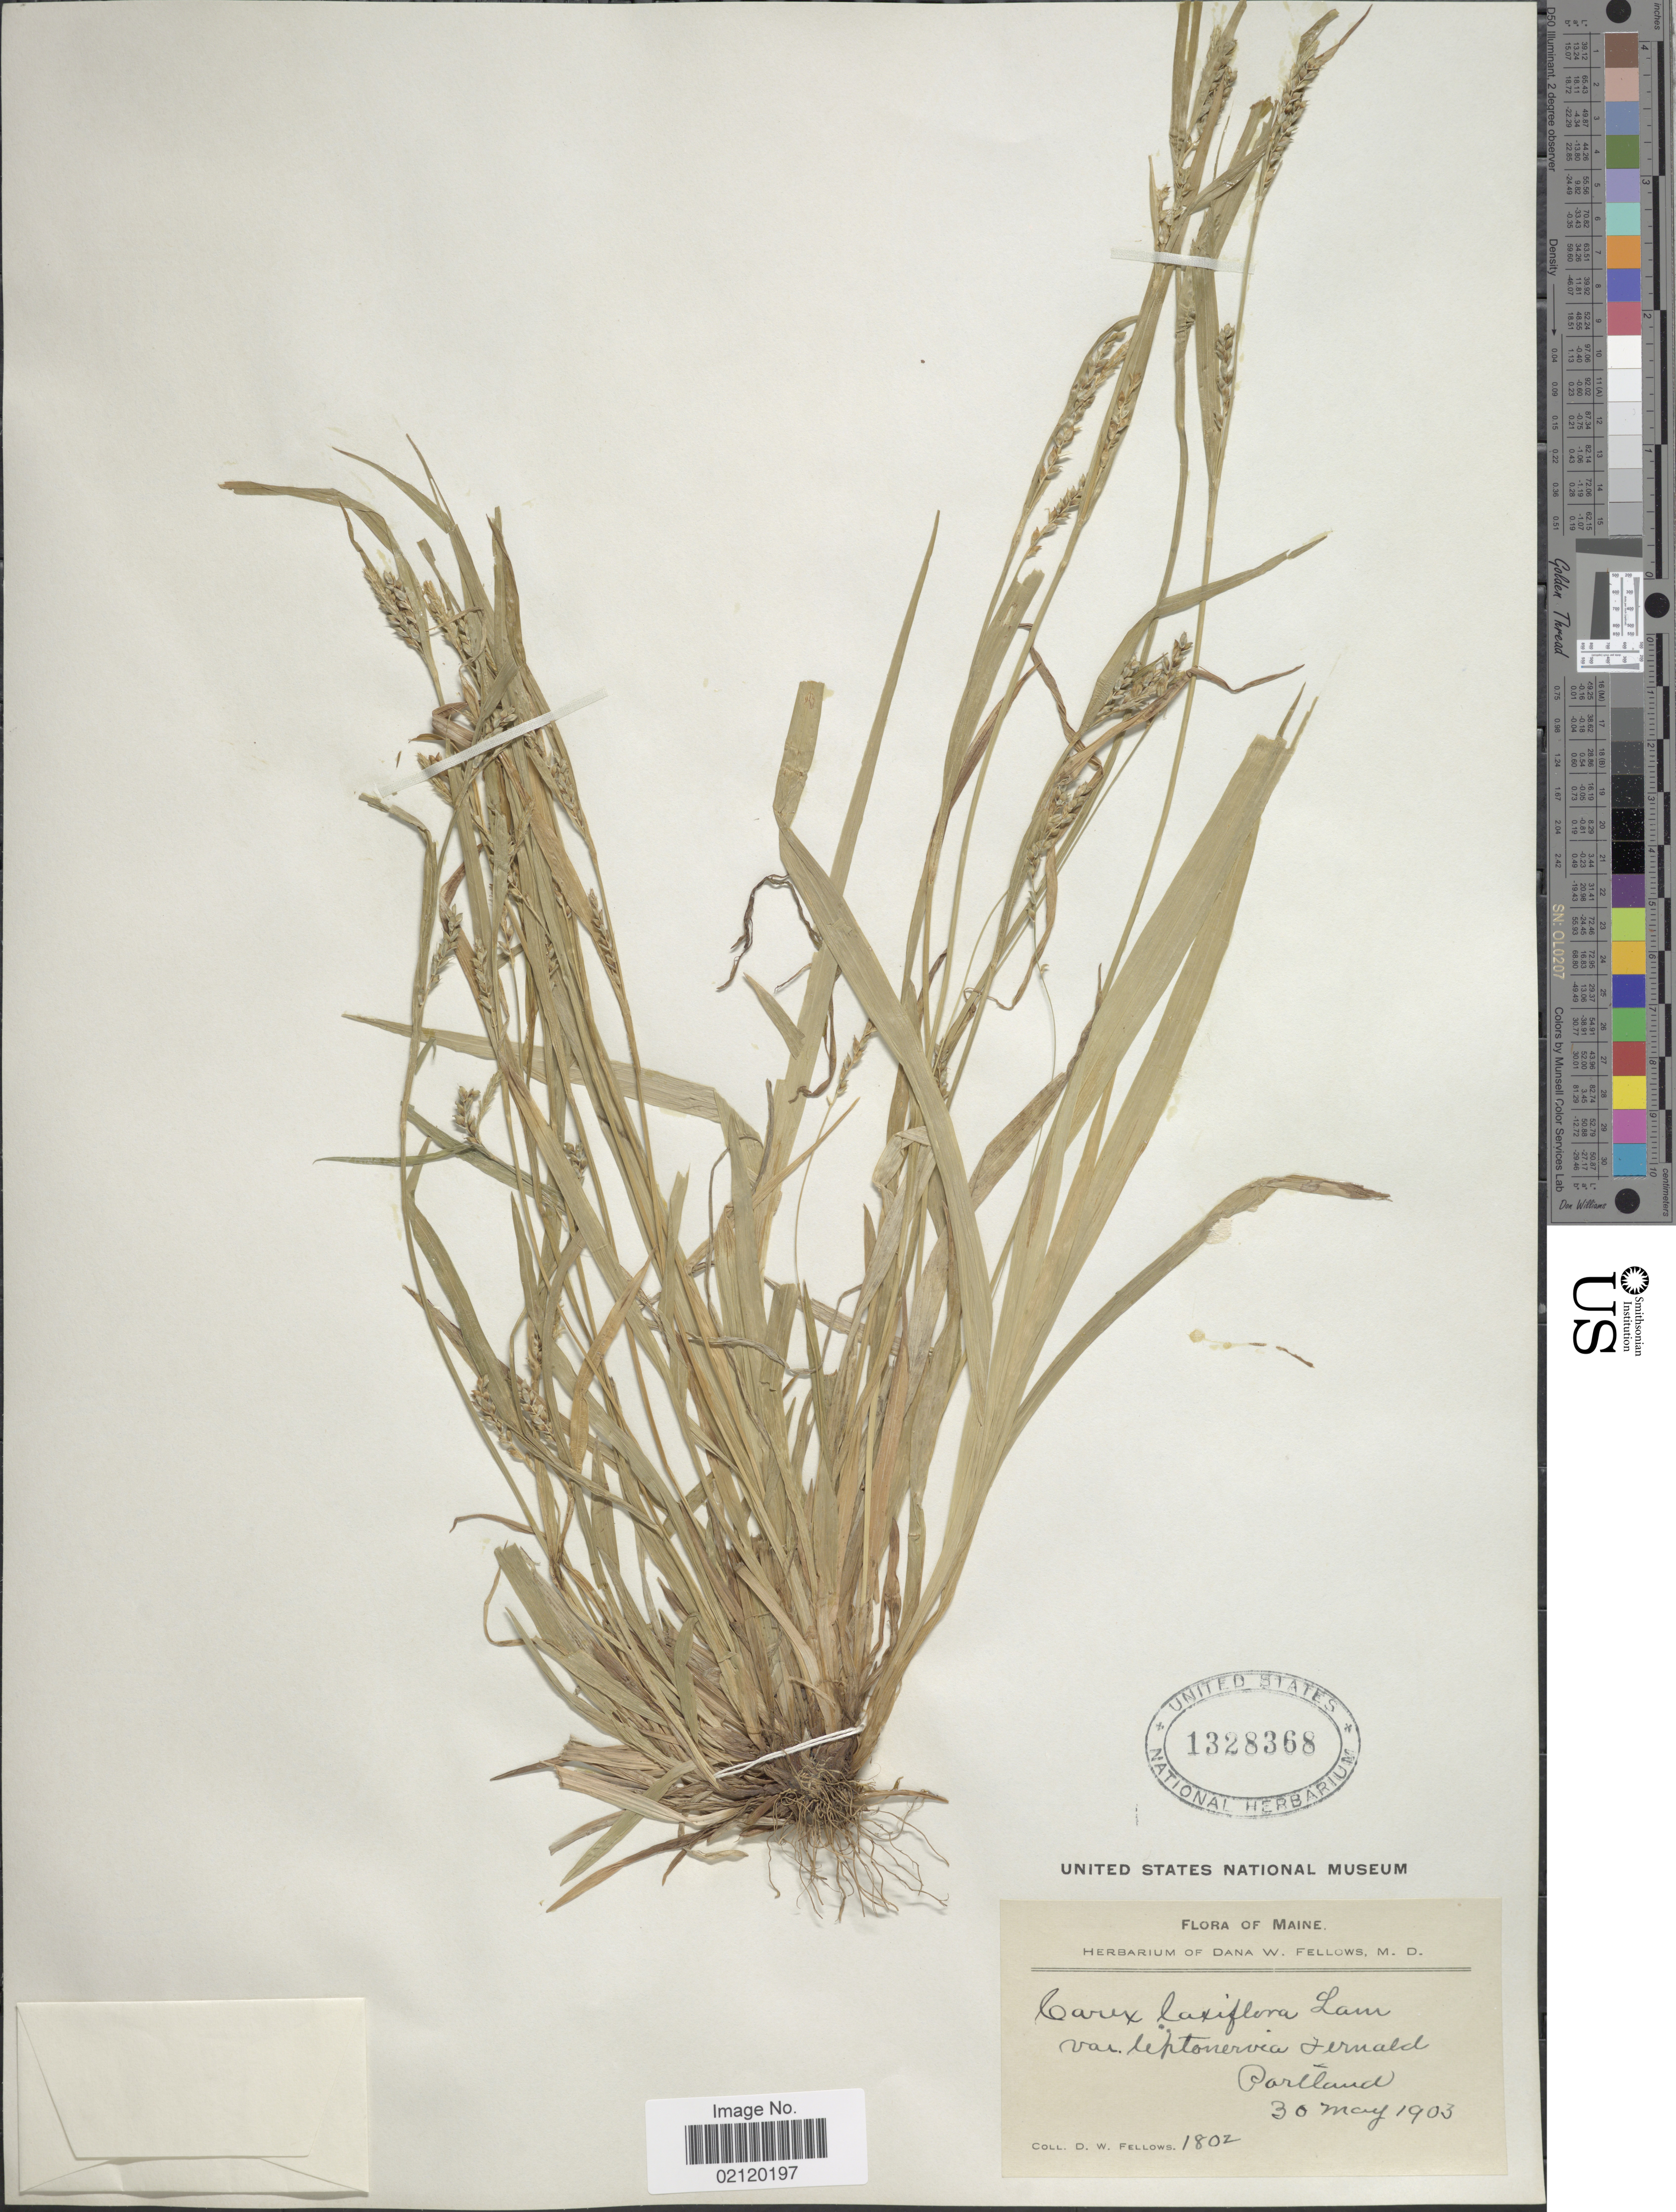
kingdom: Plantae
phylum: Tracheophyta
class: Liliopsida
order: Poales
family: Cyperaceae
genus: Carex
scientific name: Carex laxiflora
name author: Lam.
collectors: D. W. Fellows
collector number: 1802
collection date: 1903-05-30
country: United States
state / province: Maine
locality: Portland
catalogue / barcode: US 1328368